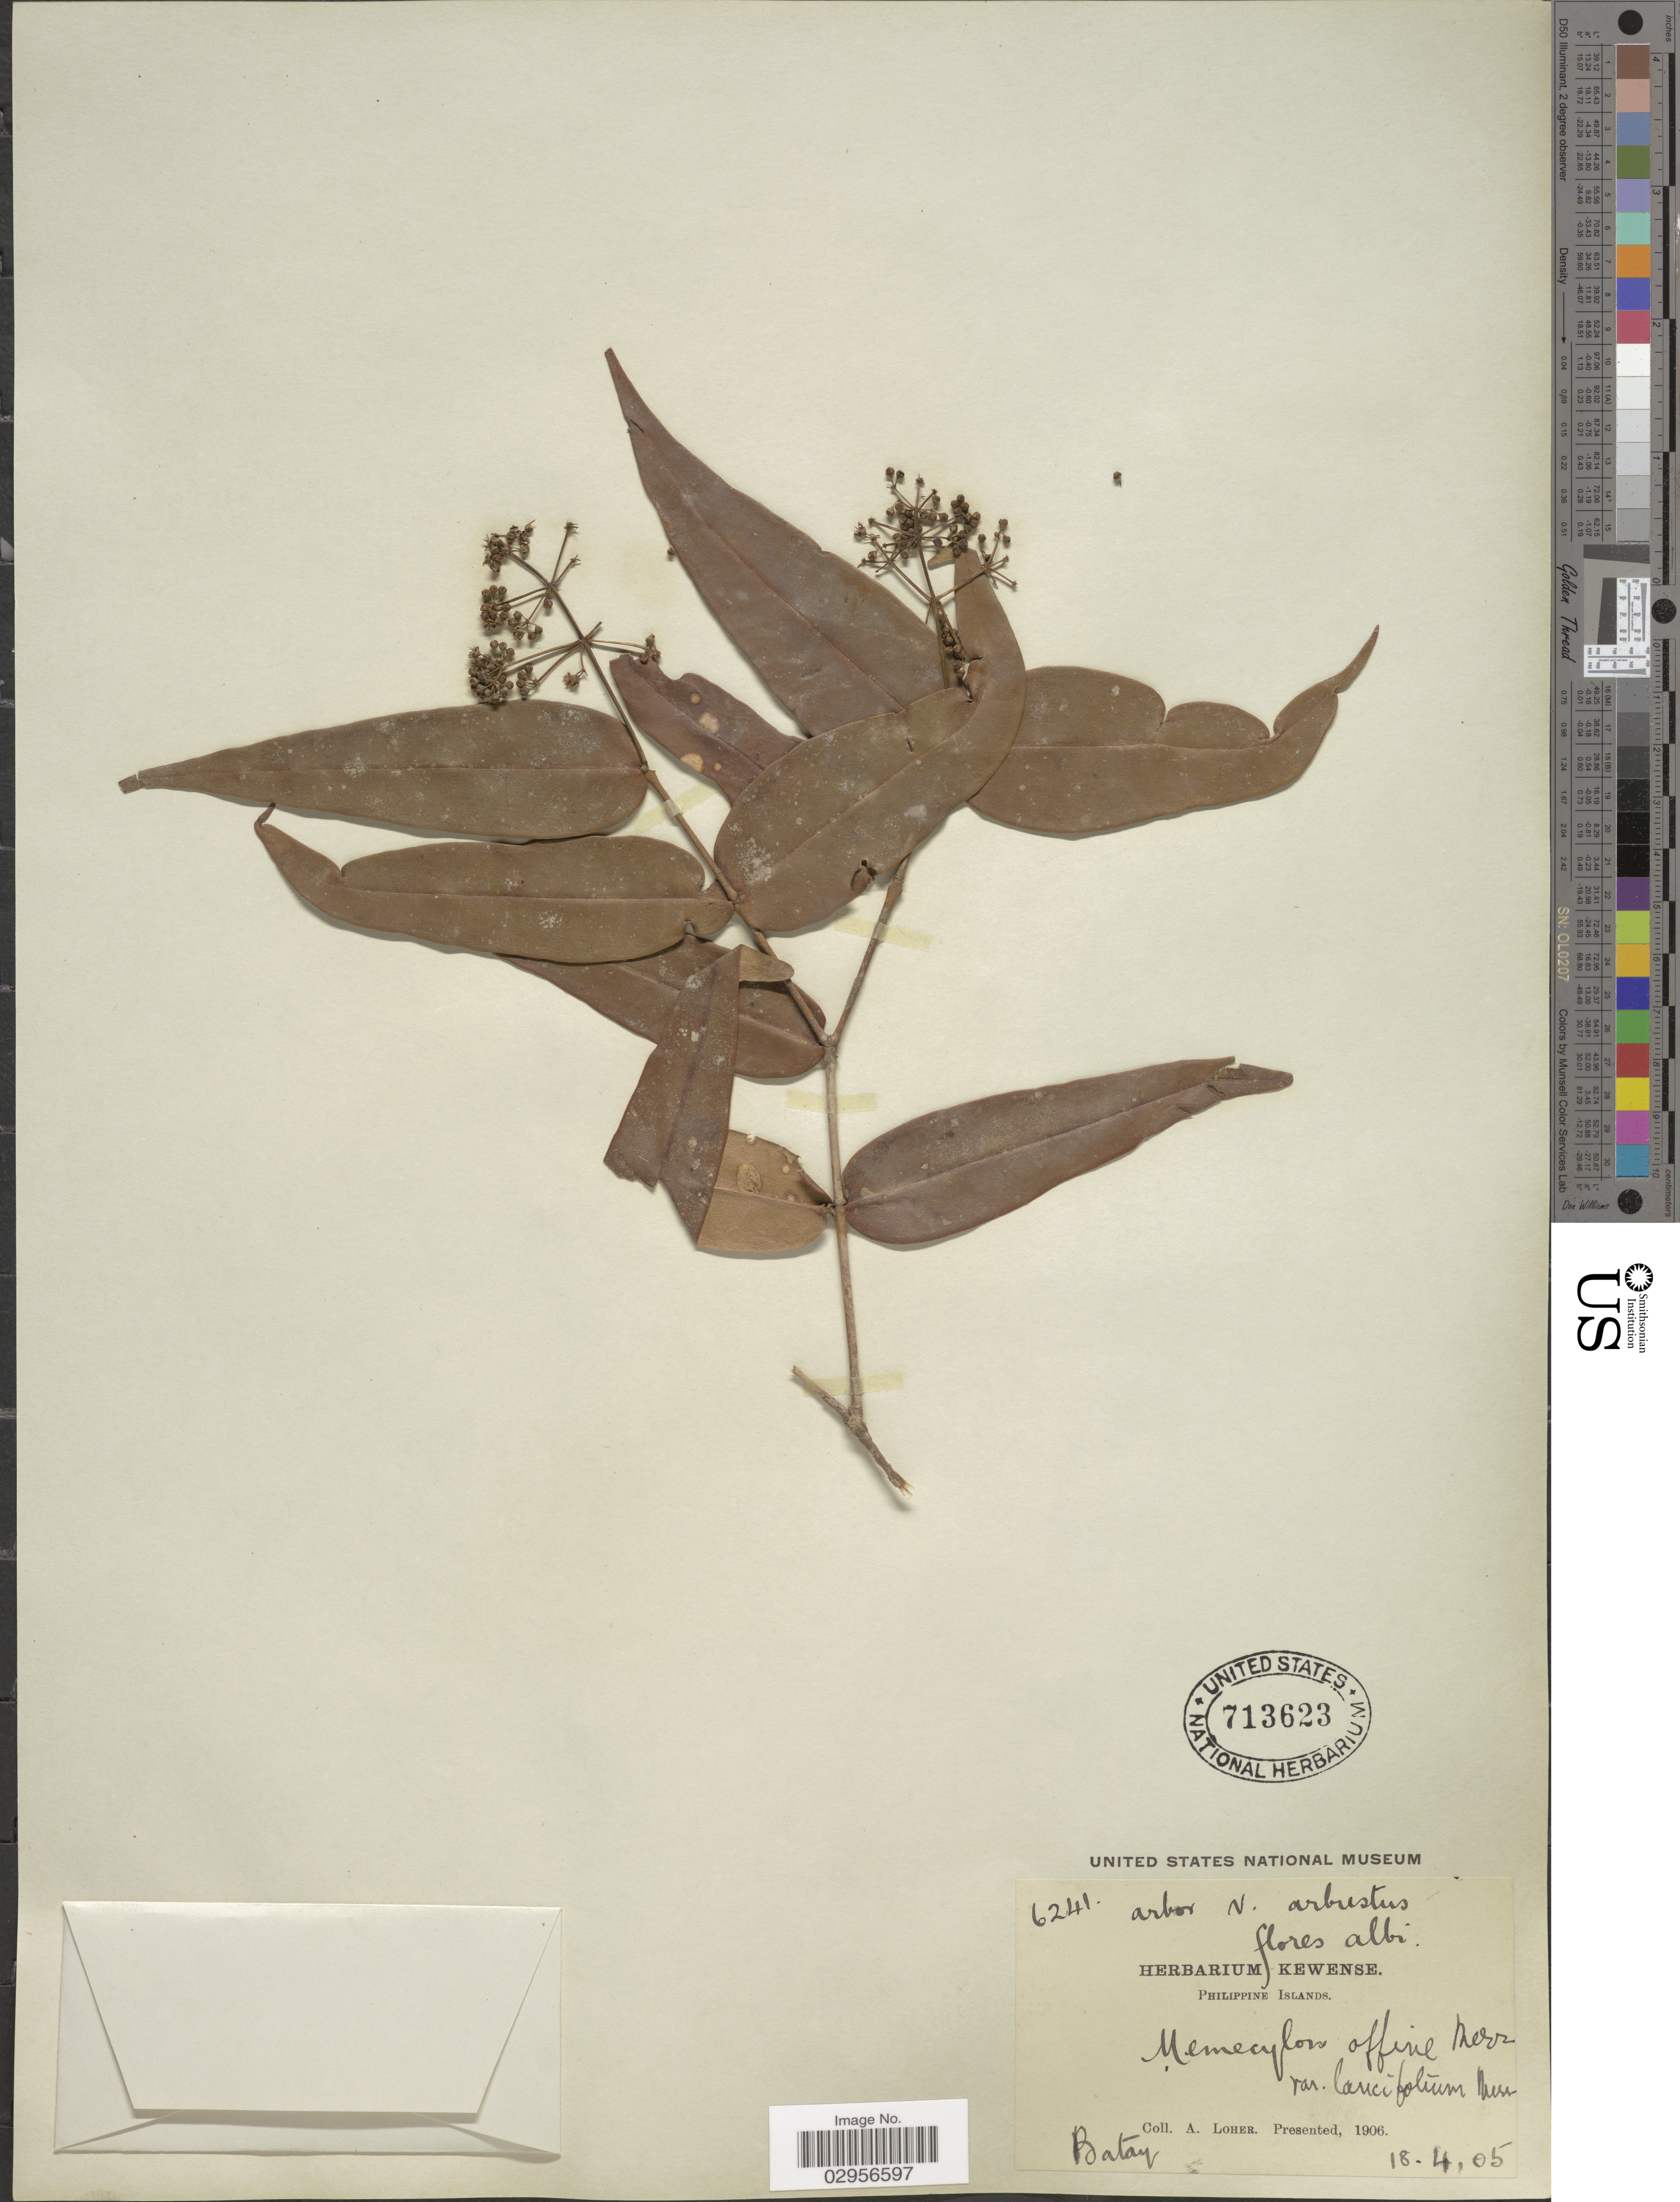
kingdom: Plantae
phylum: Tracheophyta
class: Magnoliopsida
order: Myrtales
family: Melastomataceae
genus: Memecylon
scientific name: Memecylon affine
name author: Merr.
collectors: A. Loher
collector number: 6241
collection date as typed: Transcribed d/m/y: 18/4/5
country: Philippines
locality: Batay.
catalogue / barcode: US 713623